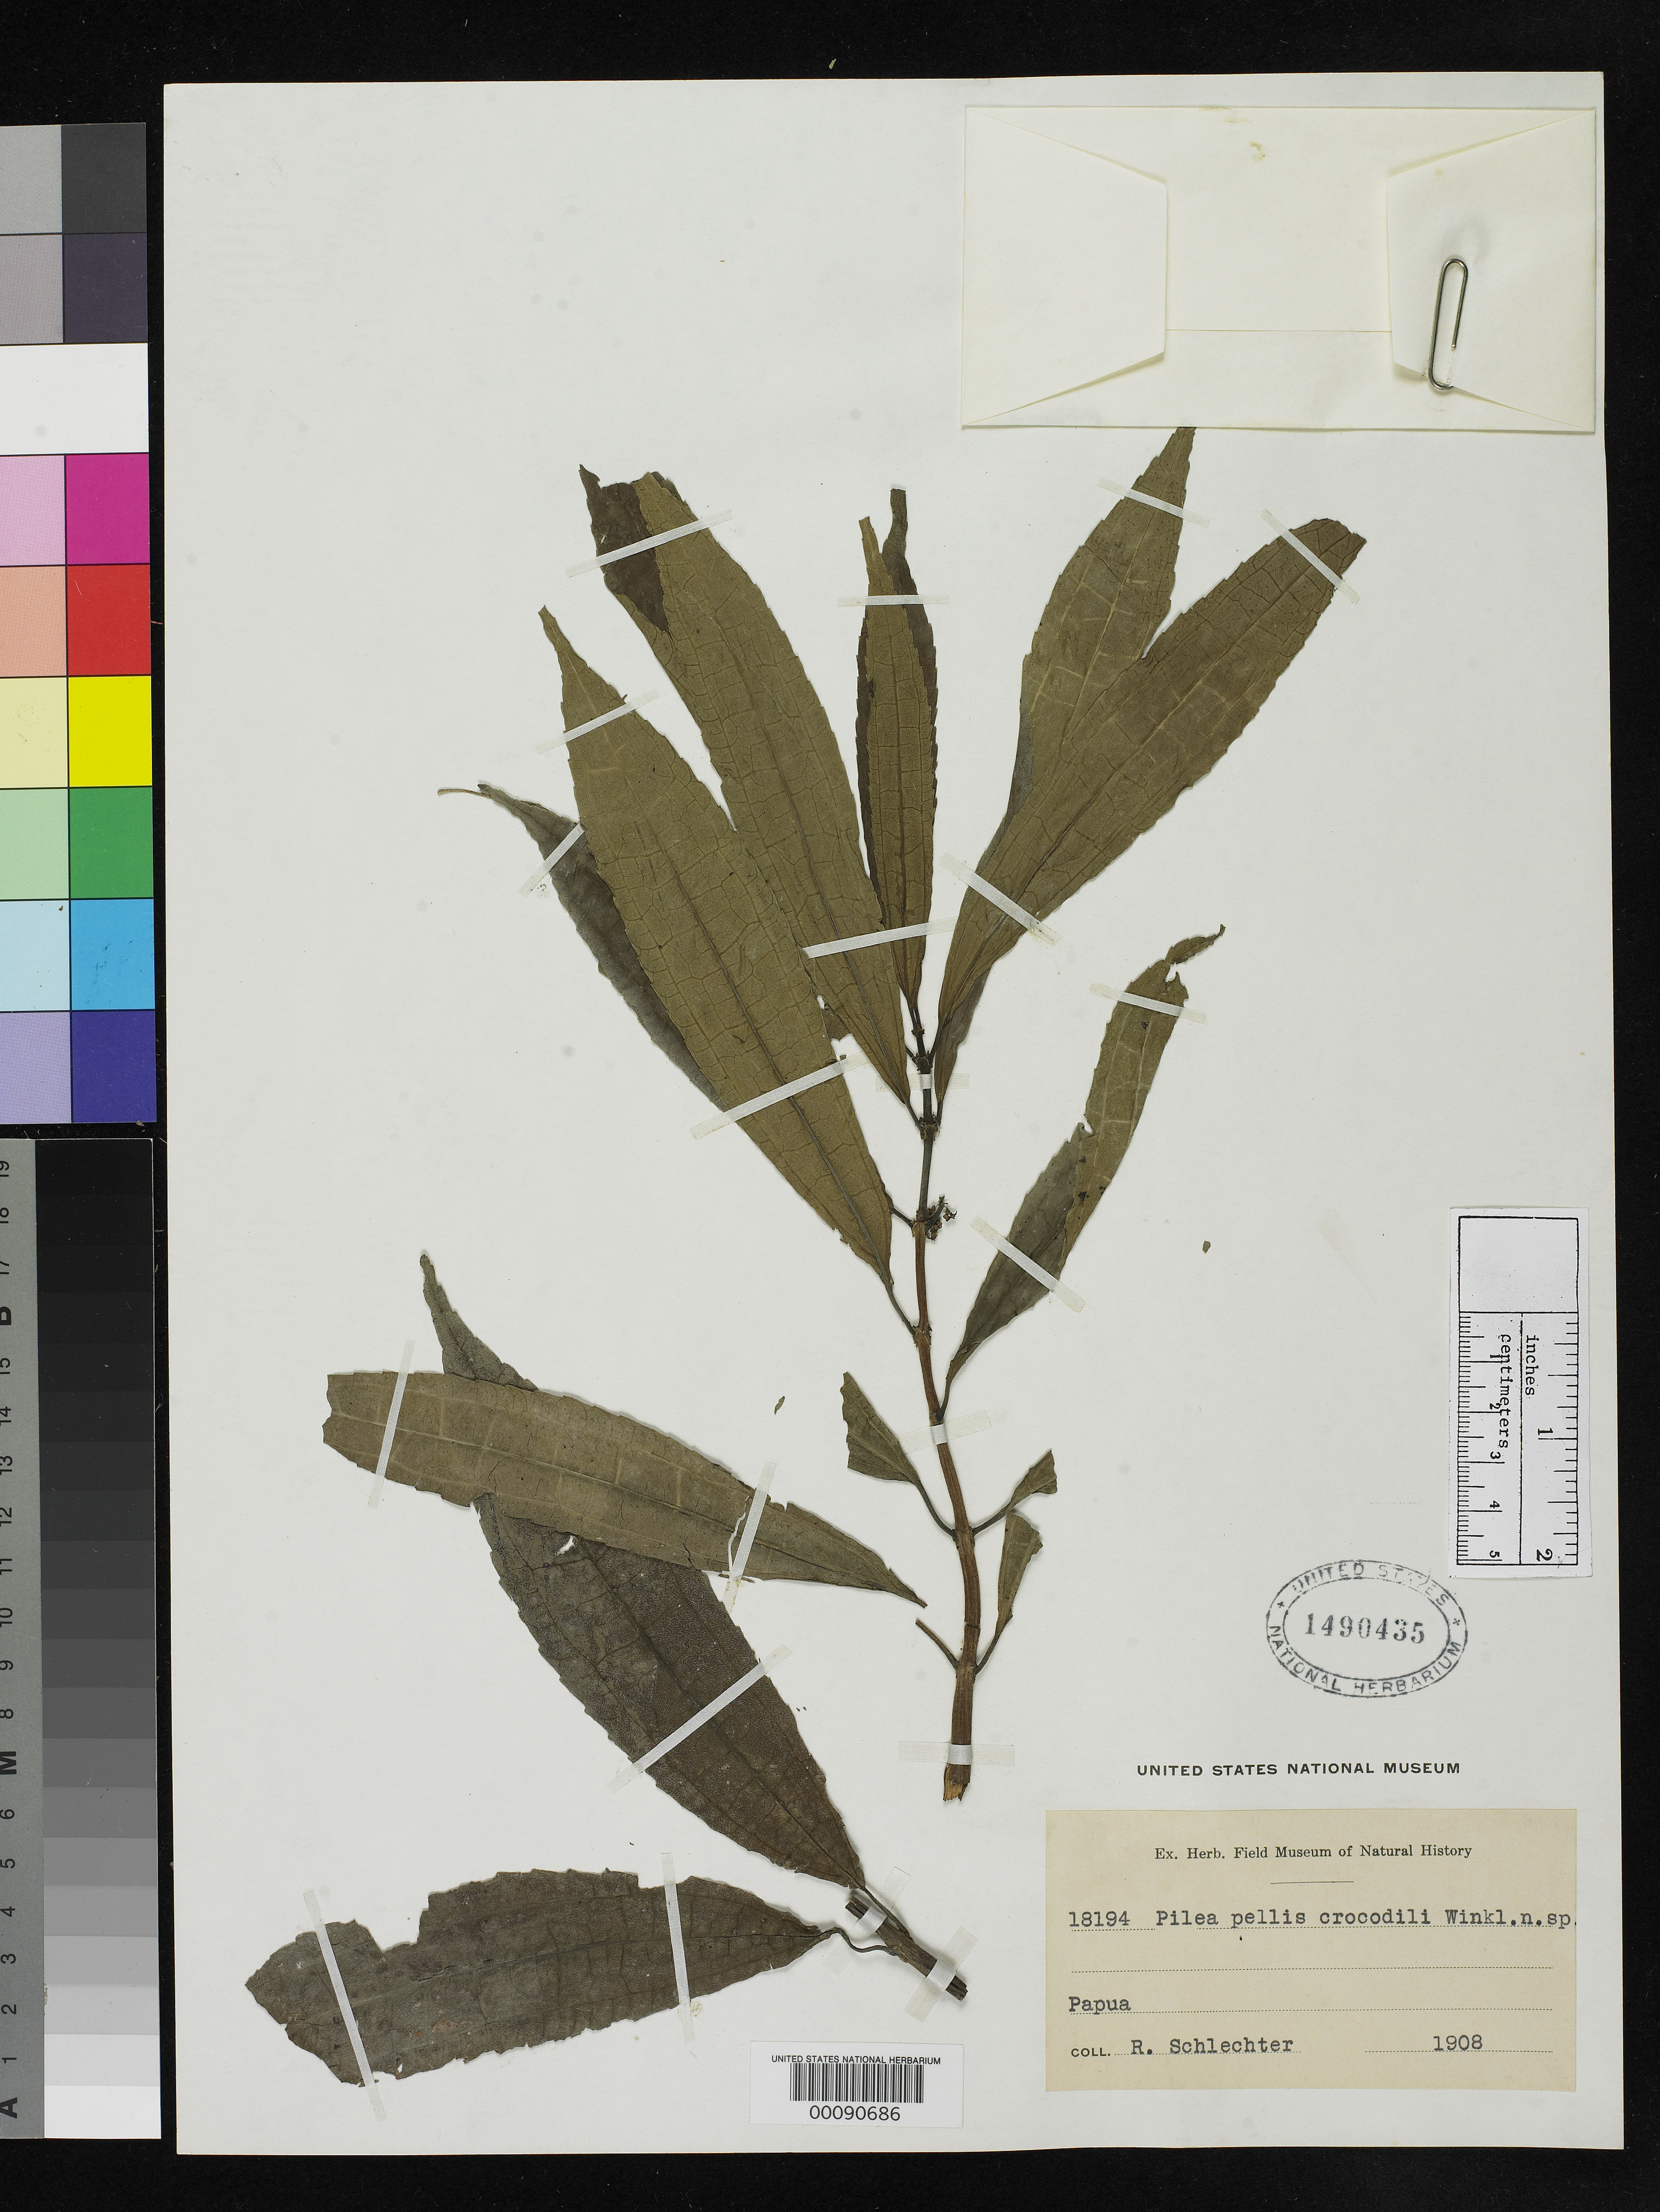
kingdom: Plantae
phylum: Tracheophyta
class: Magnoliopsida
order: Rosales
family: Urticaceae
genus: Pilea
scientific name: Pilea pellis-crocodili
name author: H. Winkl.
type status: Isotype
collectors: F. R. R. Schlechter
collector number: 18194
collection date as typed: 1908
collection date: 1908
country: Papua New Guinea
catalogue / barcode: US 1490435